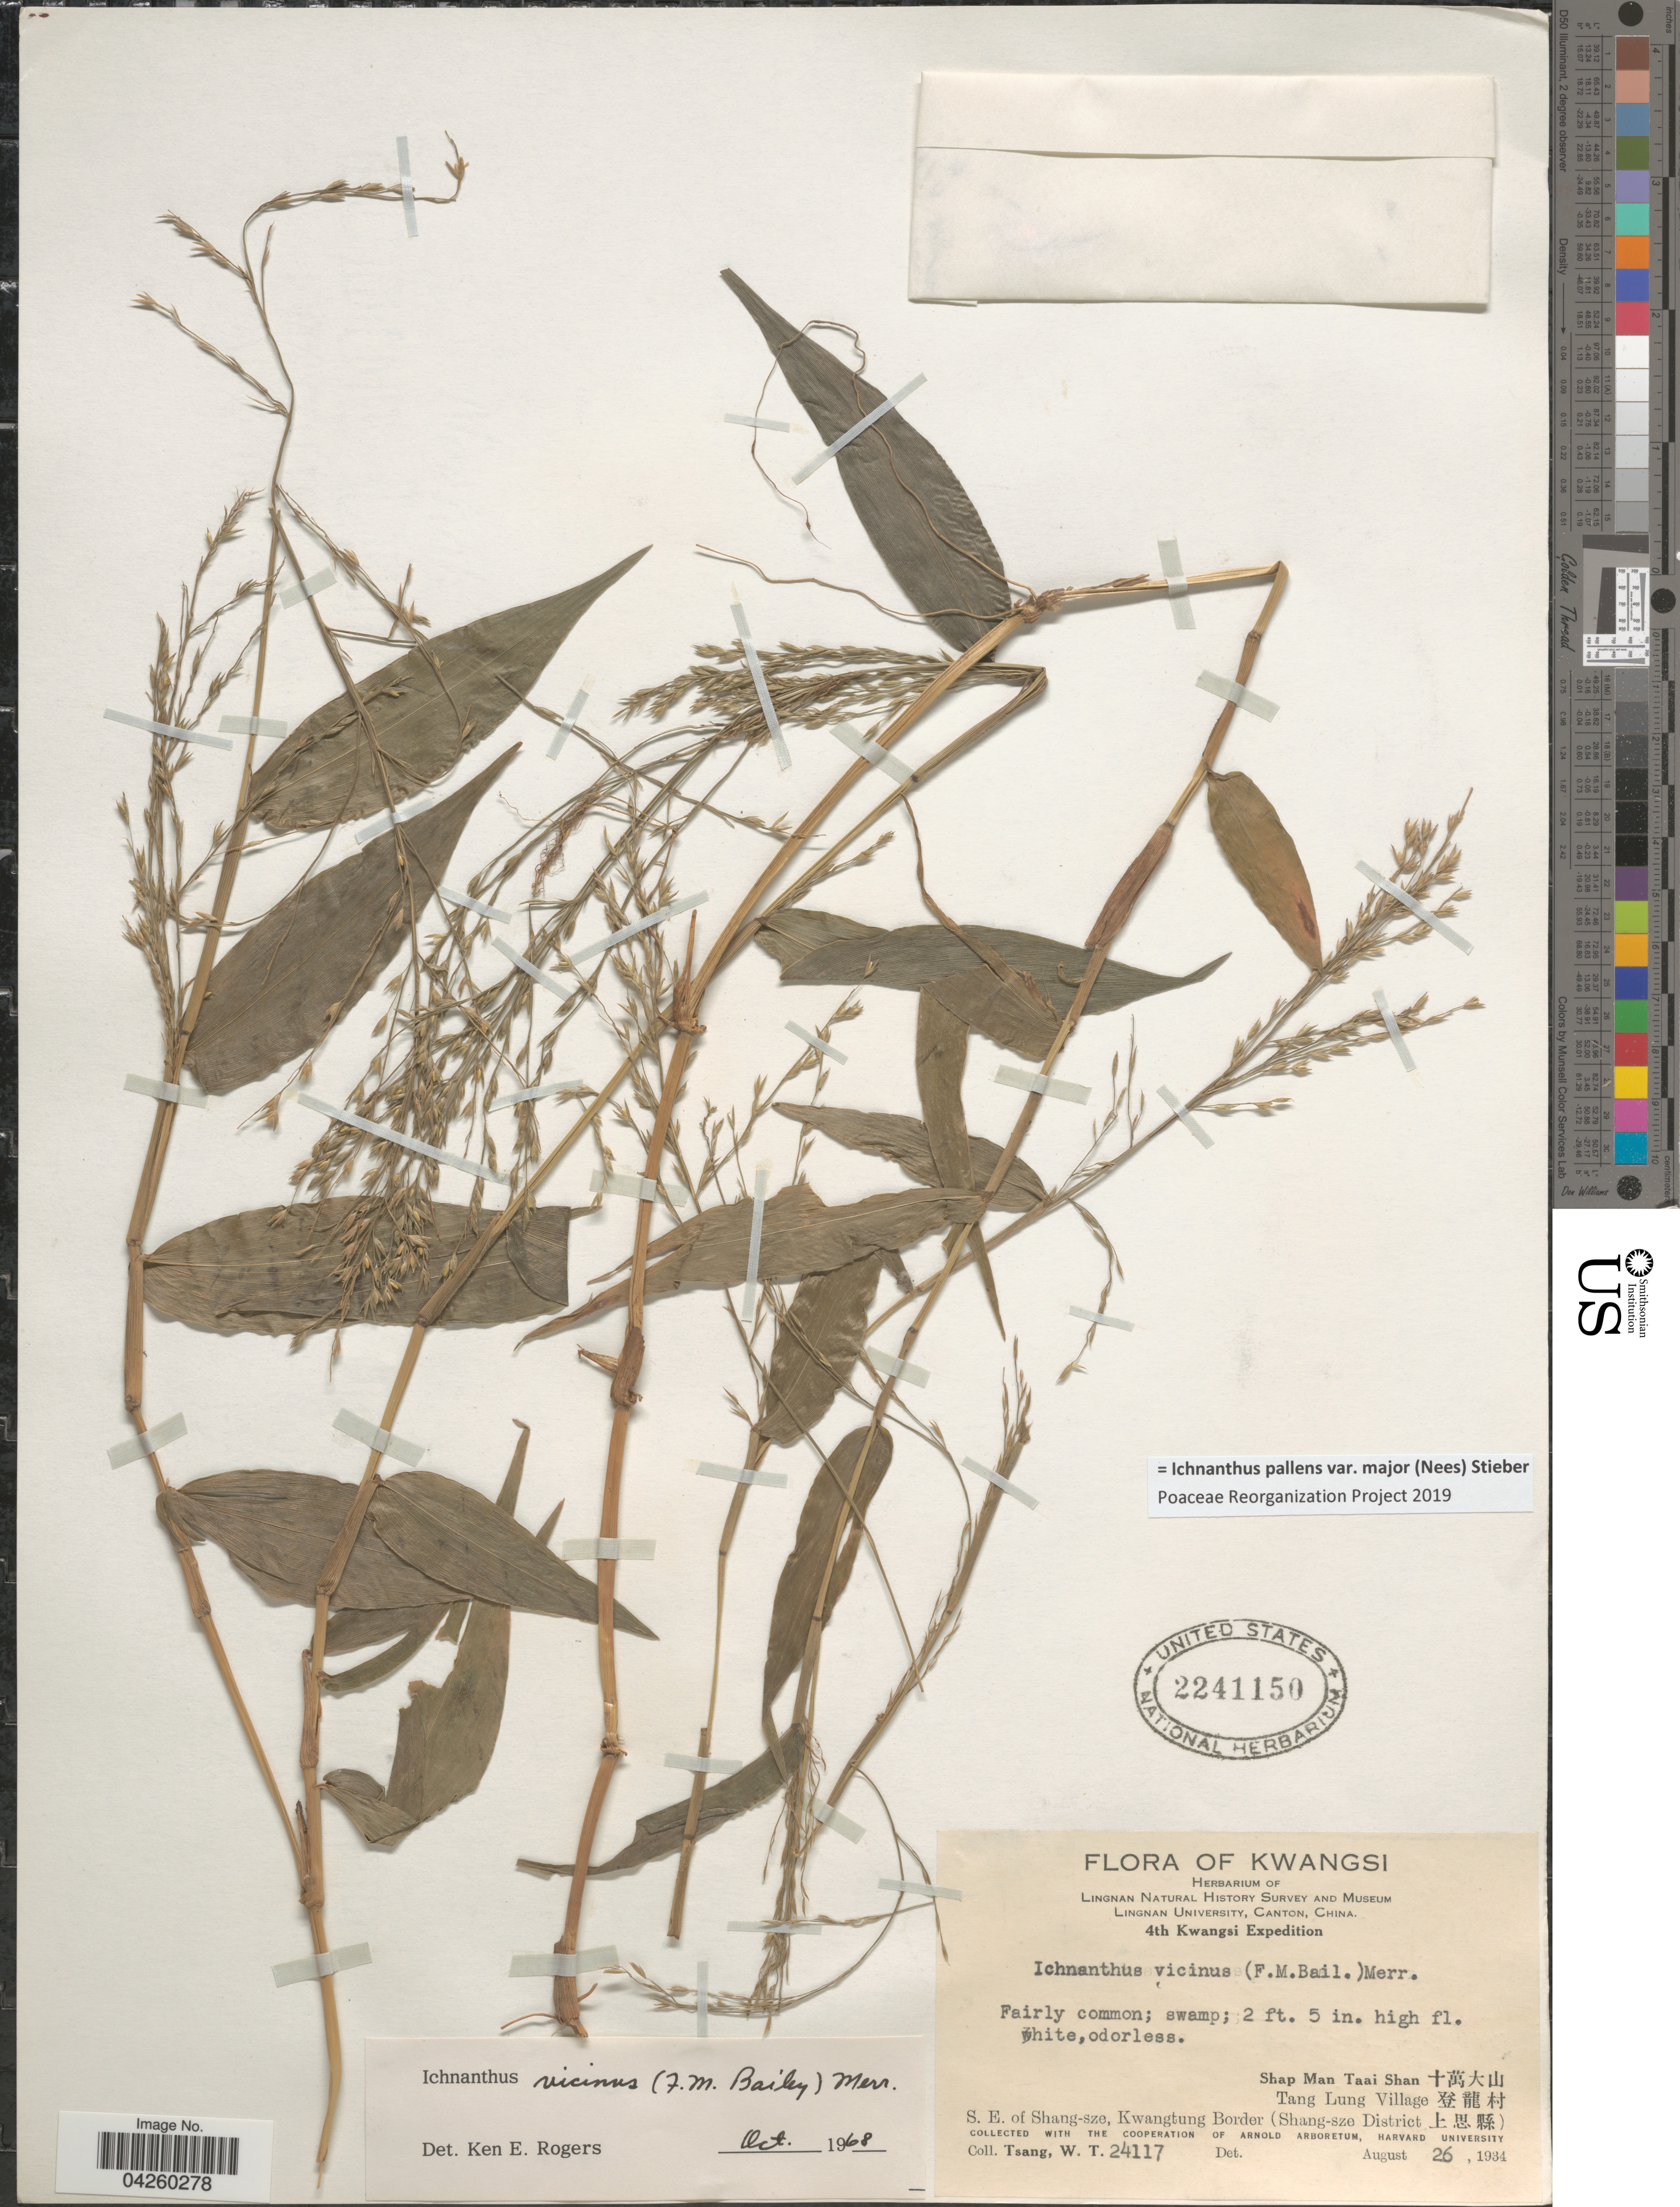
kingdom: Plantae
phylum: Tracheophyta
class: Liliopsida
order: Poales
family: Poaceae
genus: Ichnanthus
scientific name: Ichnanthus pallens var. major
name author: (Nees) Stieber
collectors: W. T. Tsang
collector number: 24117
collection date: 1934-08-26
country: China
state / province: Guangxi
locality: Kwangsi. 4th Kwangsi Expedition. Shap Man Taai Shan X. Tang Lung Village X. S.E. of Shang-sze, Kwangtung Border (Shang-sze District X).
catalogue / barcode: US 2241150